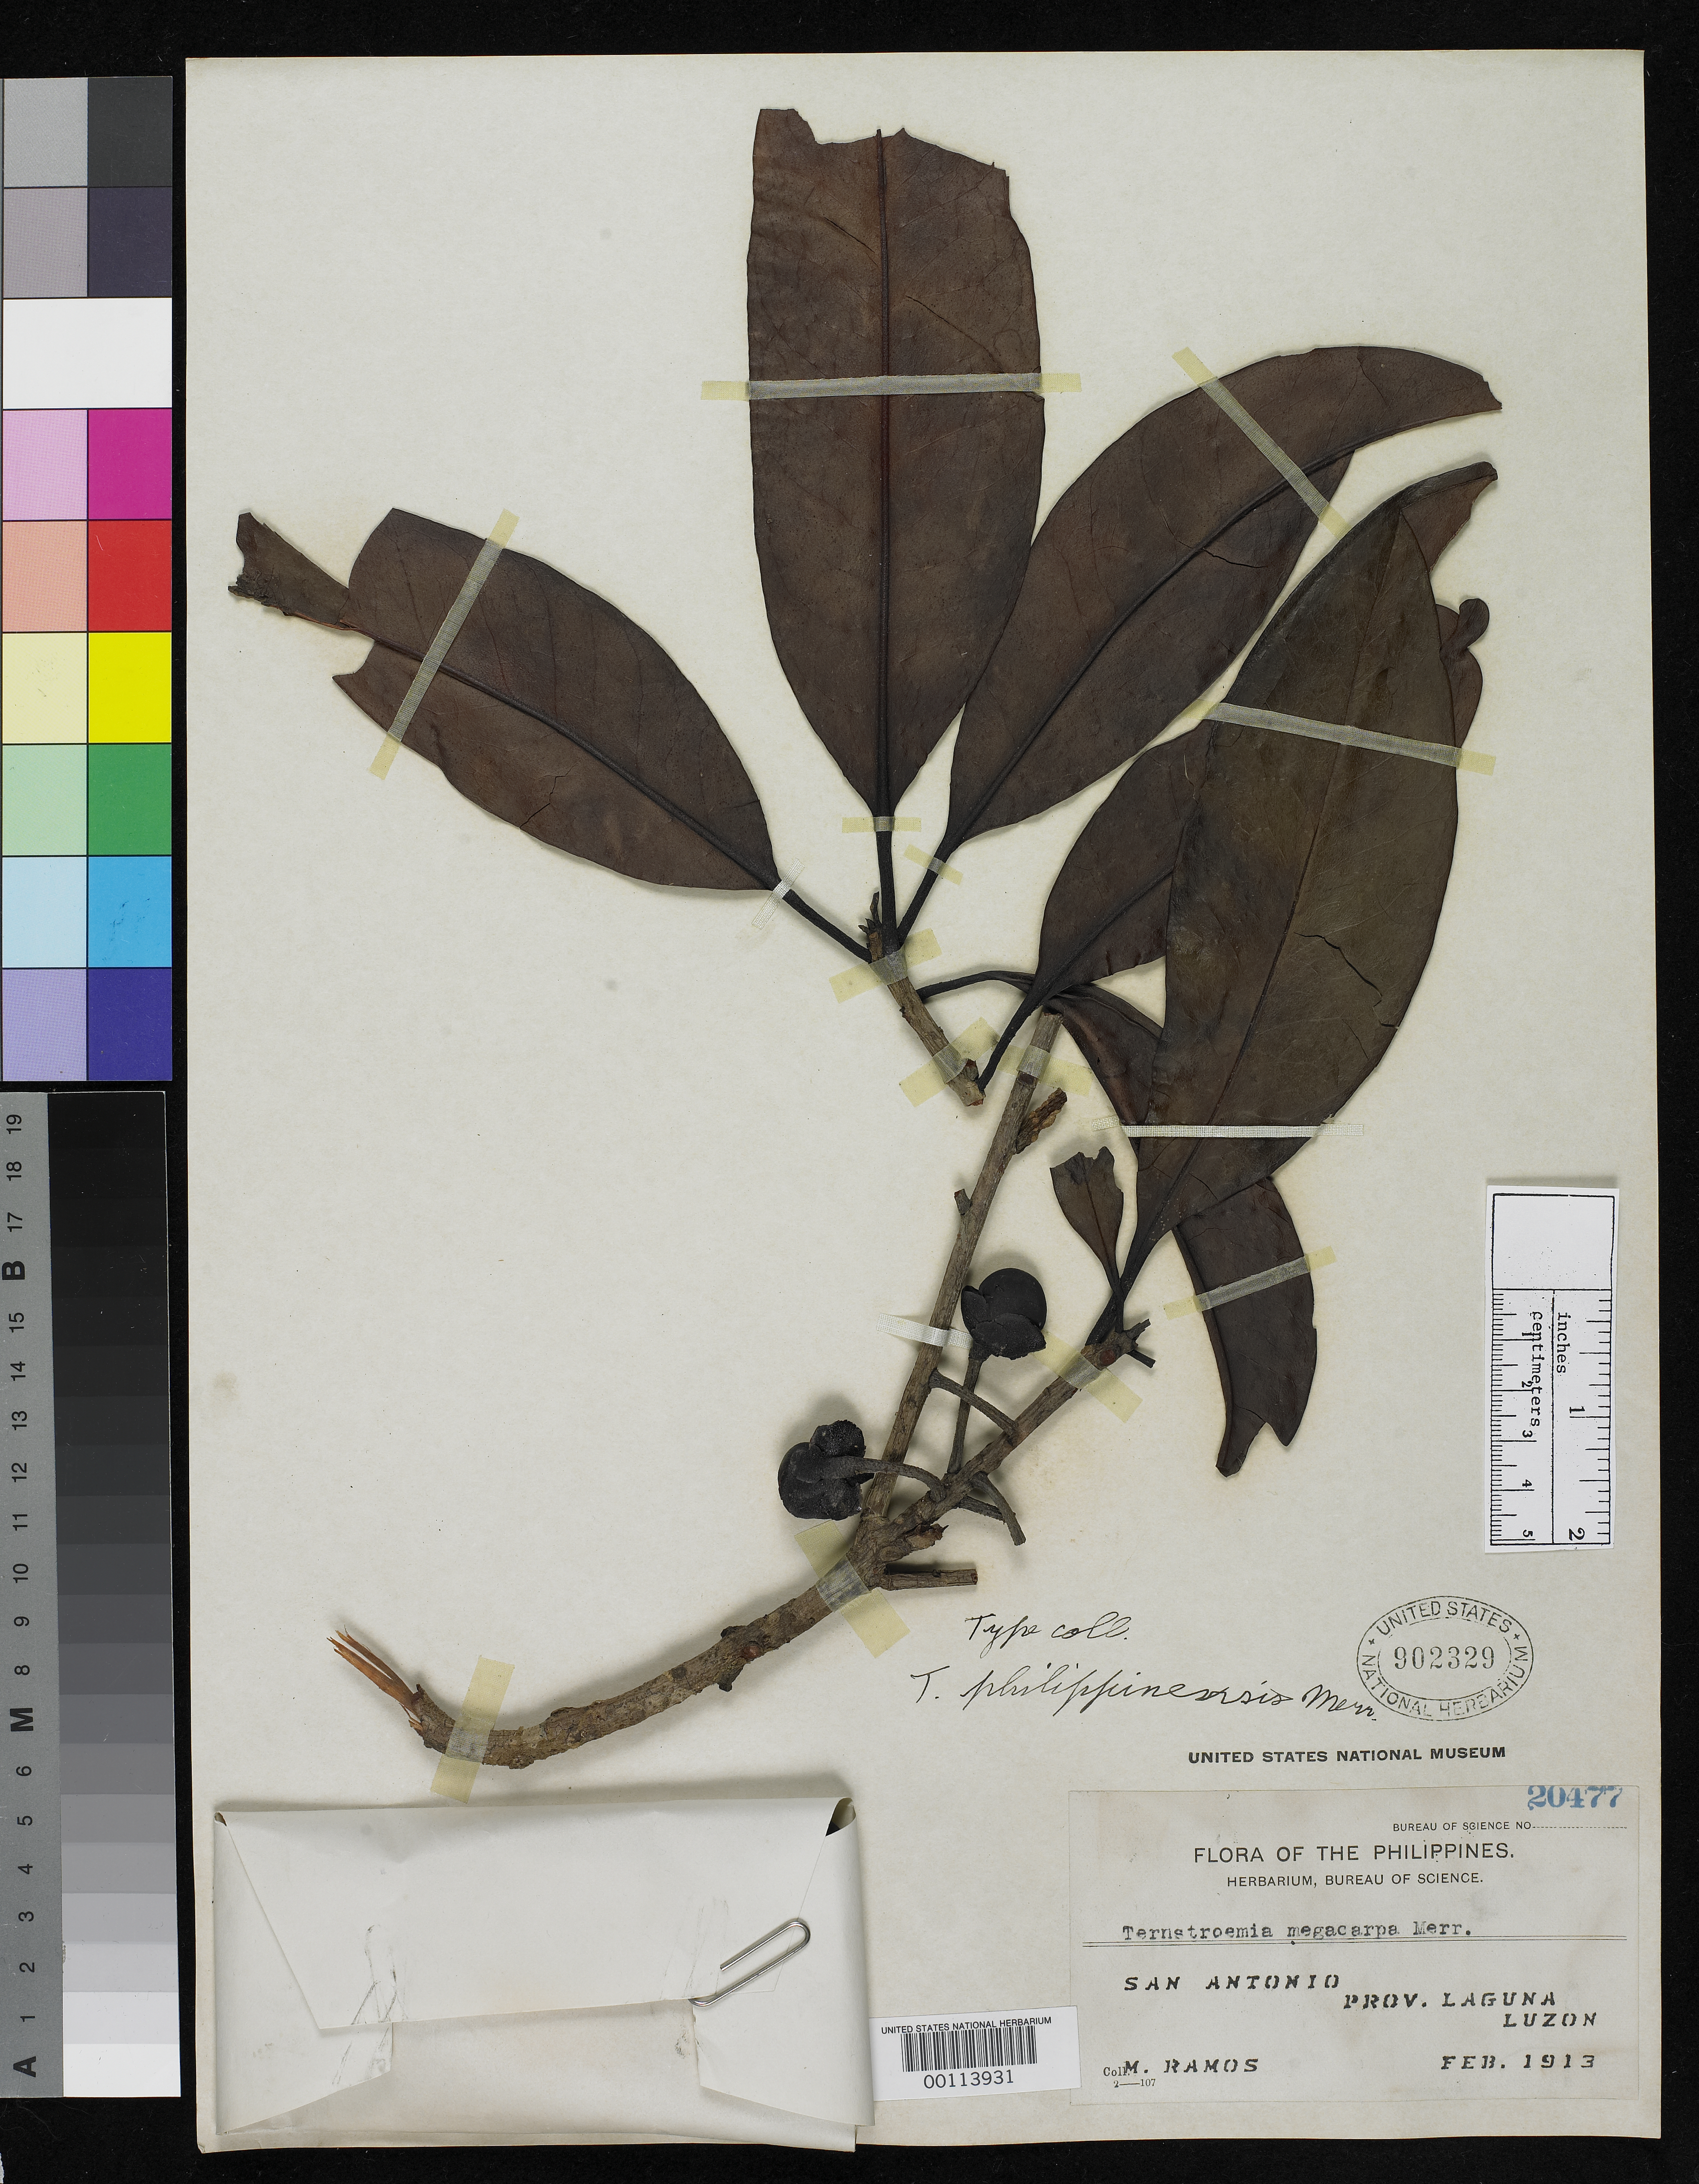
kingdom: Plantae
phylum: Tracheophyta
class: Magnoliopsida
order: Ericales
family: Pentaphylacaceae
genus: Ternstroemia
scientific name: Ternstroemia philippinensis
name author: Merr.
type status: Isotype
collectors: M. Ramos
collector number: Bur. Sci. 20477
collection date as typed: Feb 1913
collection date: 1913-02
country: Philippines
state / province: Calabarzon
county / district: Laguna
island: Luzon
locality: San Antonio.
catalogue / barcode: US 902329